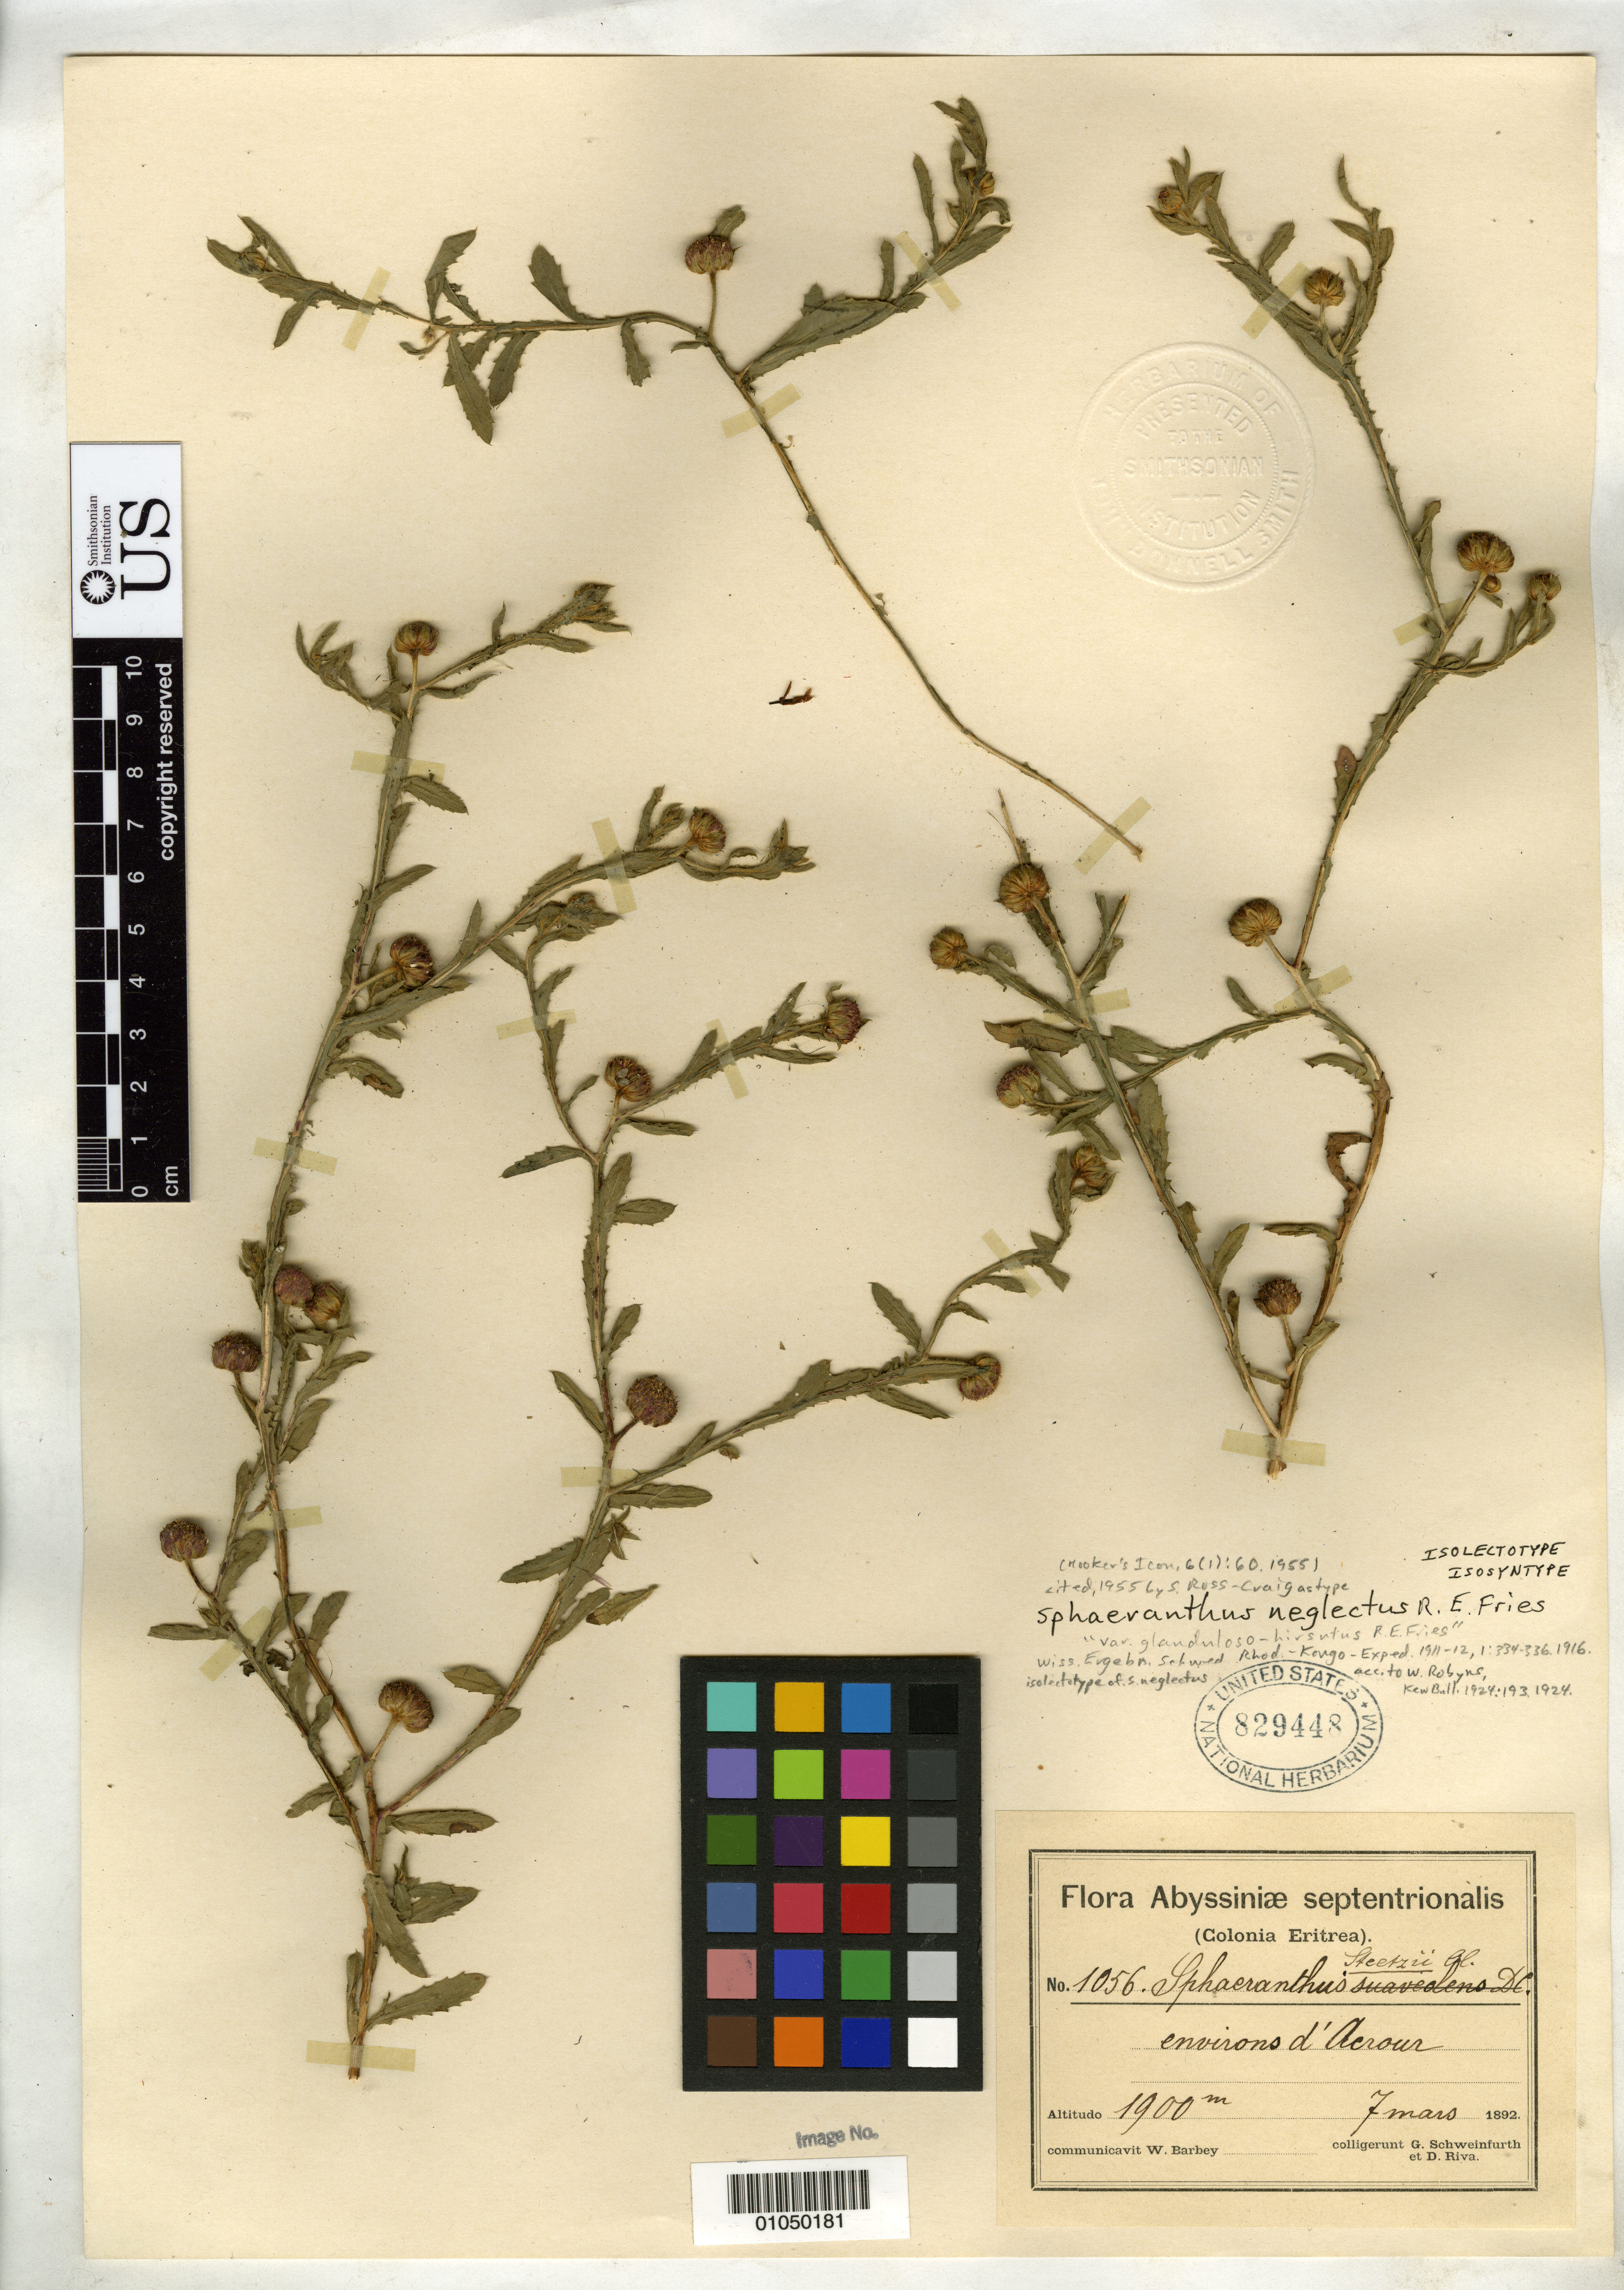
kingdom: Plantae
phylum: Tracheophyta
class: Magnoliopsida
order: Asterales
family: Asteraceae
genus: Sphaeranthus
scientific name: Sphaeranthus neglectus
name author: R.E. Fr.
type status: Isosyntype; Isolectotype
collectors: G. A. Schweinfurth & D. Riva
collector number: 1056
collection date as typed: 07 Mar 1892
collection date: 1892-03-07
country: Eritrea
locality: Colonia Eritrea, environs d'Acrour.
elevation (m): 1900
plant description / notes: Species described with (and typified by the syntypes of) two formae, f. glanduloso-hirsutus & f. lanatus. This specimen is one of two syntypes of f. glanduloso-hirsutus (=typical form?).; Also a type of Sphaeranthus neglectus f. glanduloso-hirsutus R.E. Fries.; Species described with (and typified by the syntypes of) two formae, f. glanduloso-hirsutus & f. lanatus. This specimen is one of two syntypes of f. glanduloso-hirsutus (=typical form?).; Also a type of Sphaeranthus neglectus R.E. Fries.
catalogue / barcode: US 829448